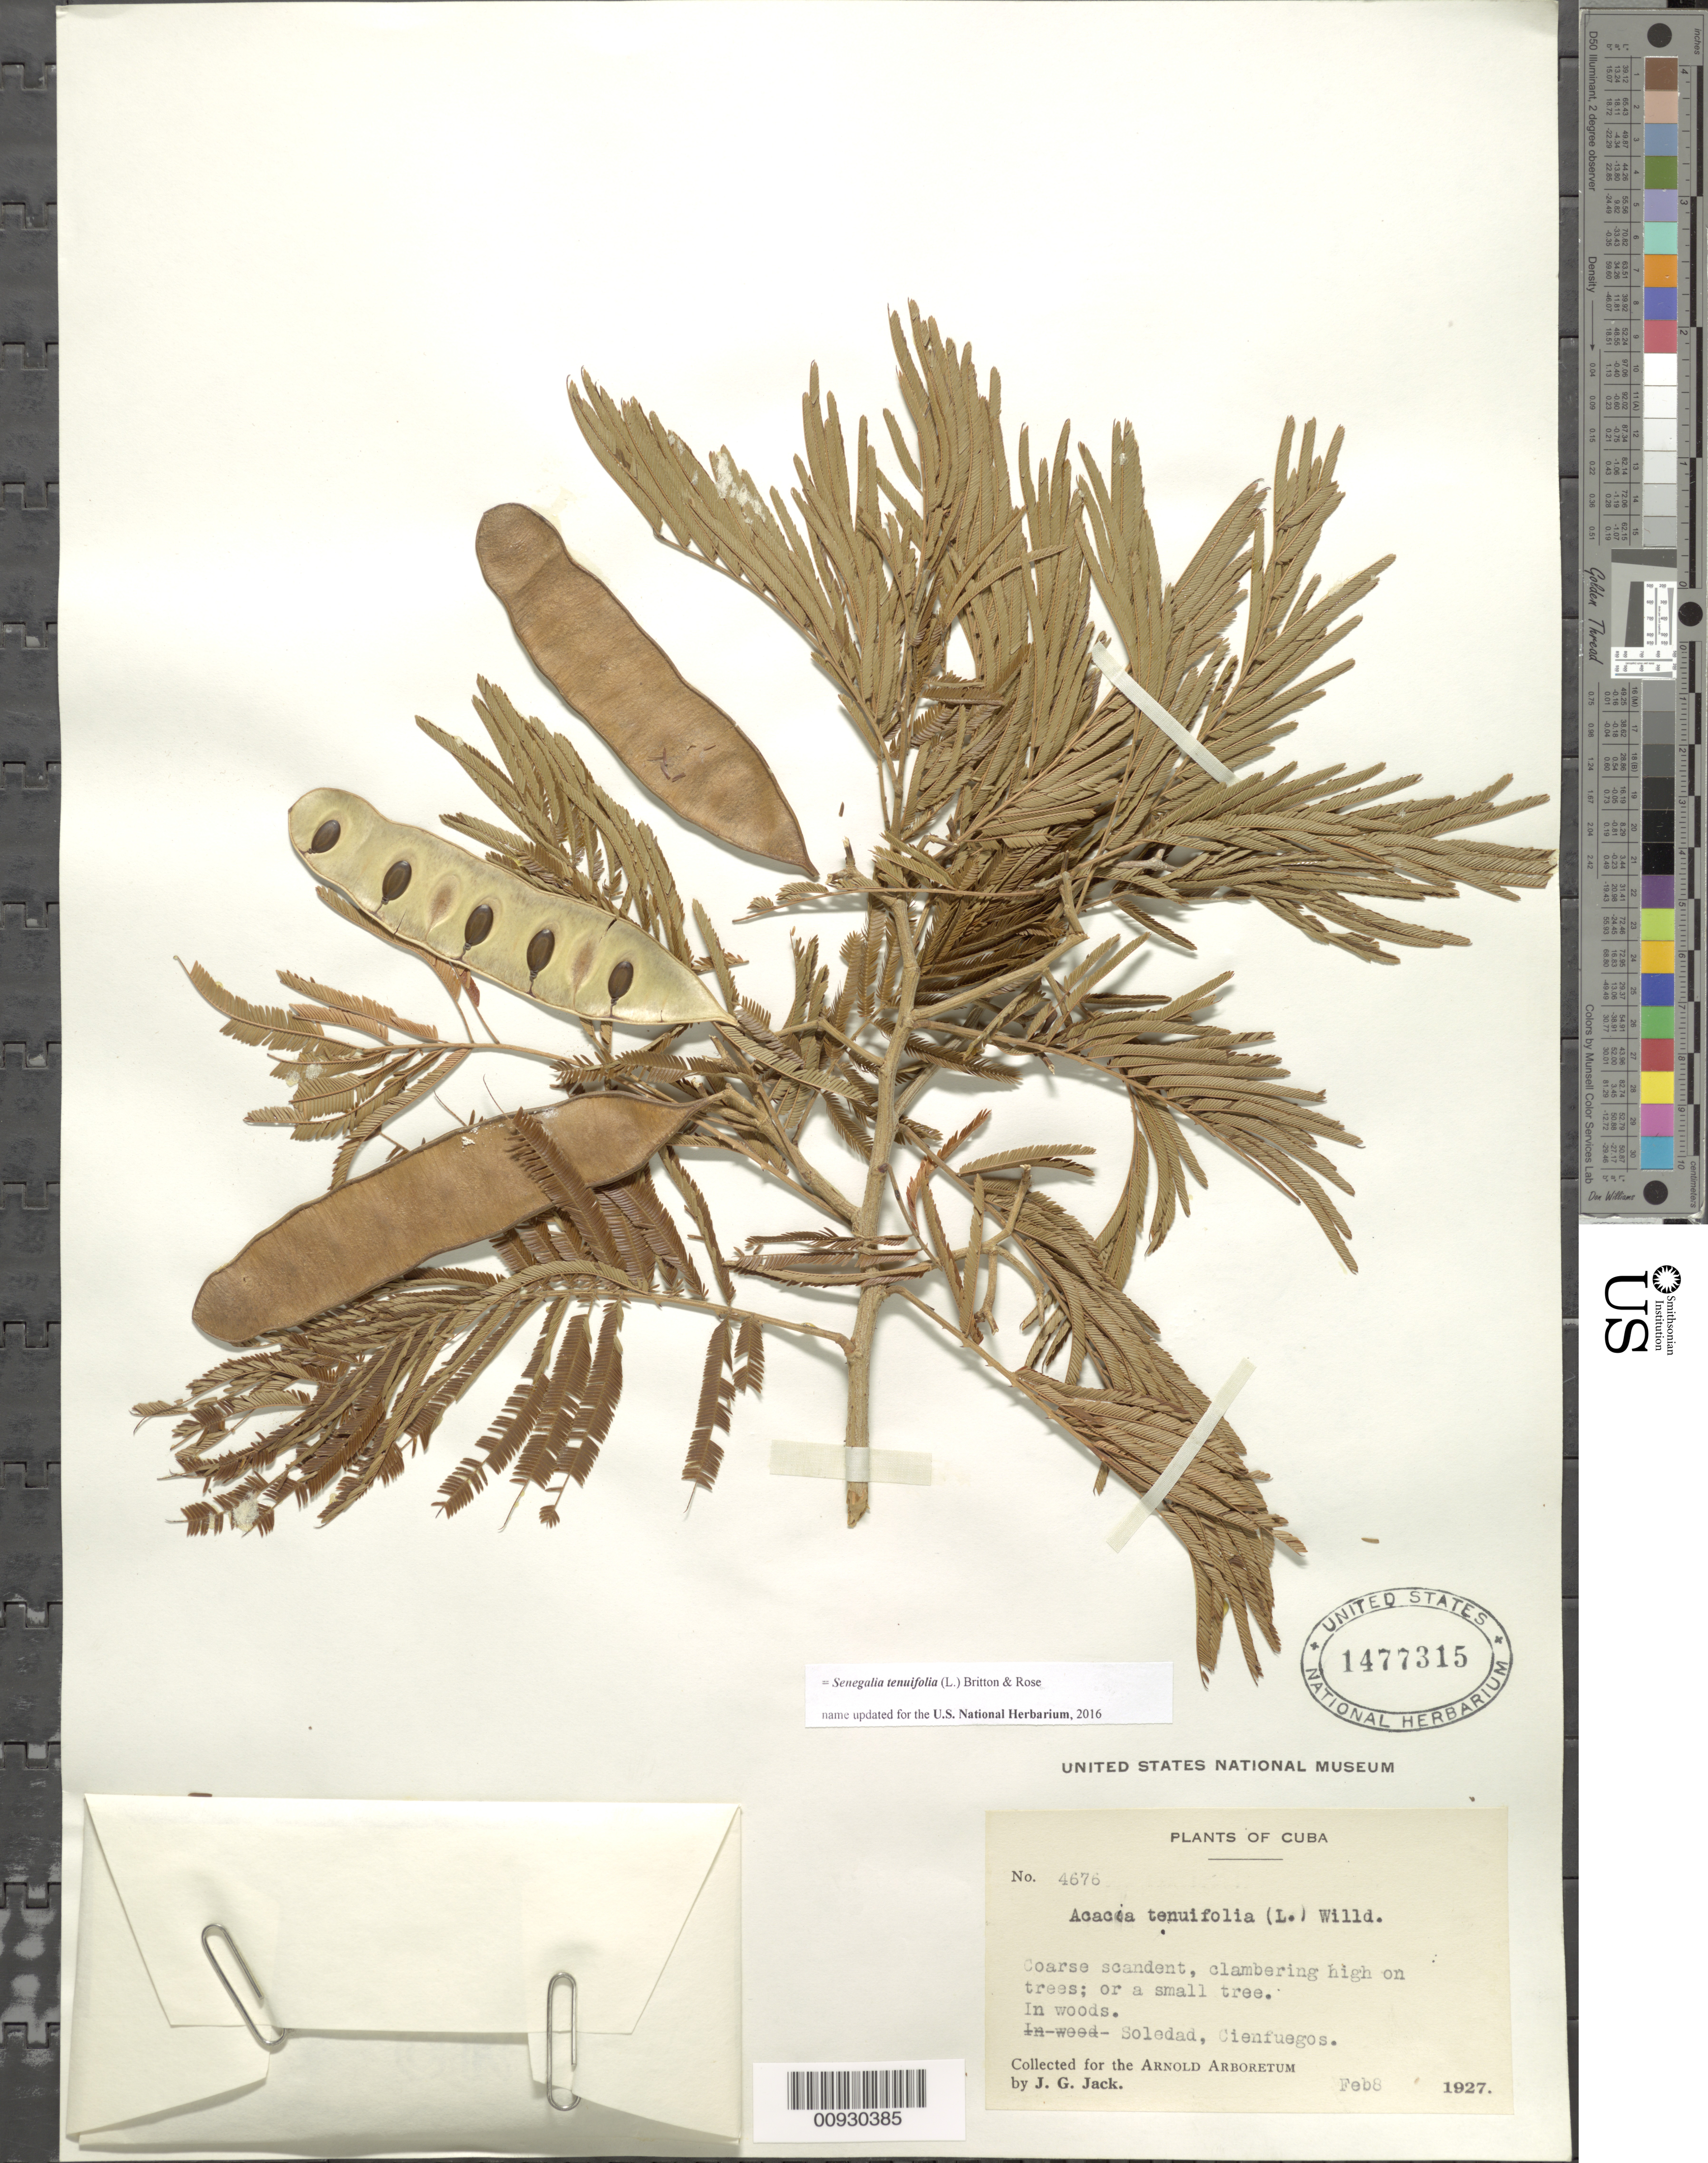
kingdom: Plantae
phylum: Tracheophyta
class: Magnoliopsida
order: Fabales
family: Fabaceae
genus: Senegalia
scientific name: Senegalia tenuifolia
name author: (L.) Britton & Rose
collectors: J. G. Jack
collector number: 4676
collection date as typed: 08 Feb 1927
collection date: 1927-02-08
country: Cuba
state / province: Cienfuegos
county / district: Cienfuegos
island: Cuba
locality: Soledad, Cienfuegos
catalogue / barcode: US 1477315